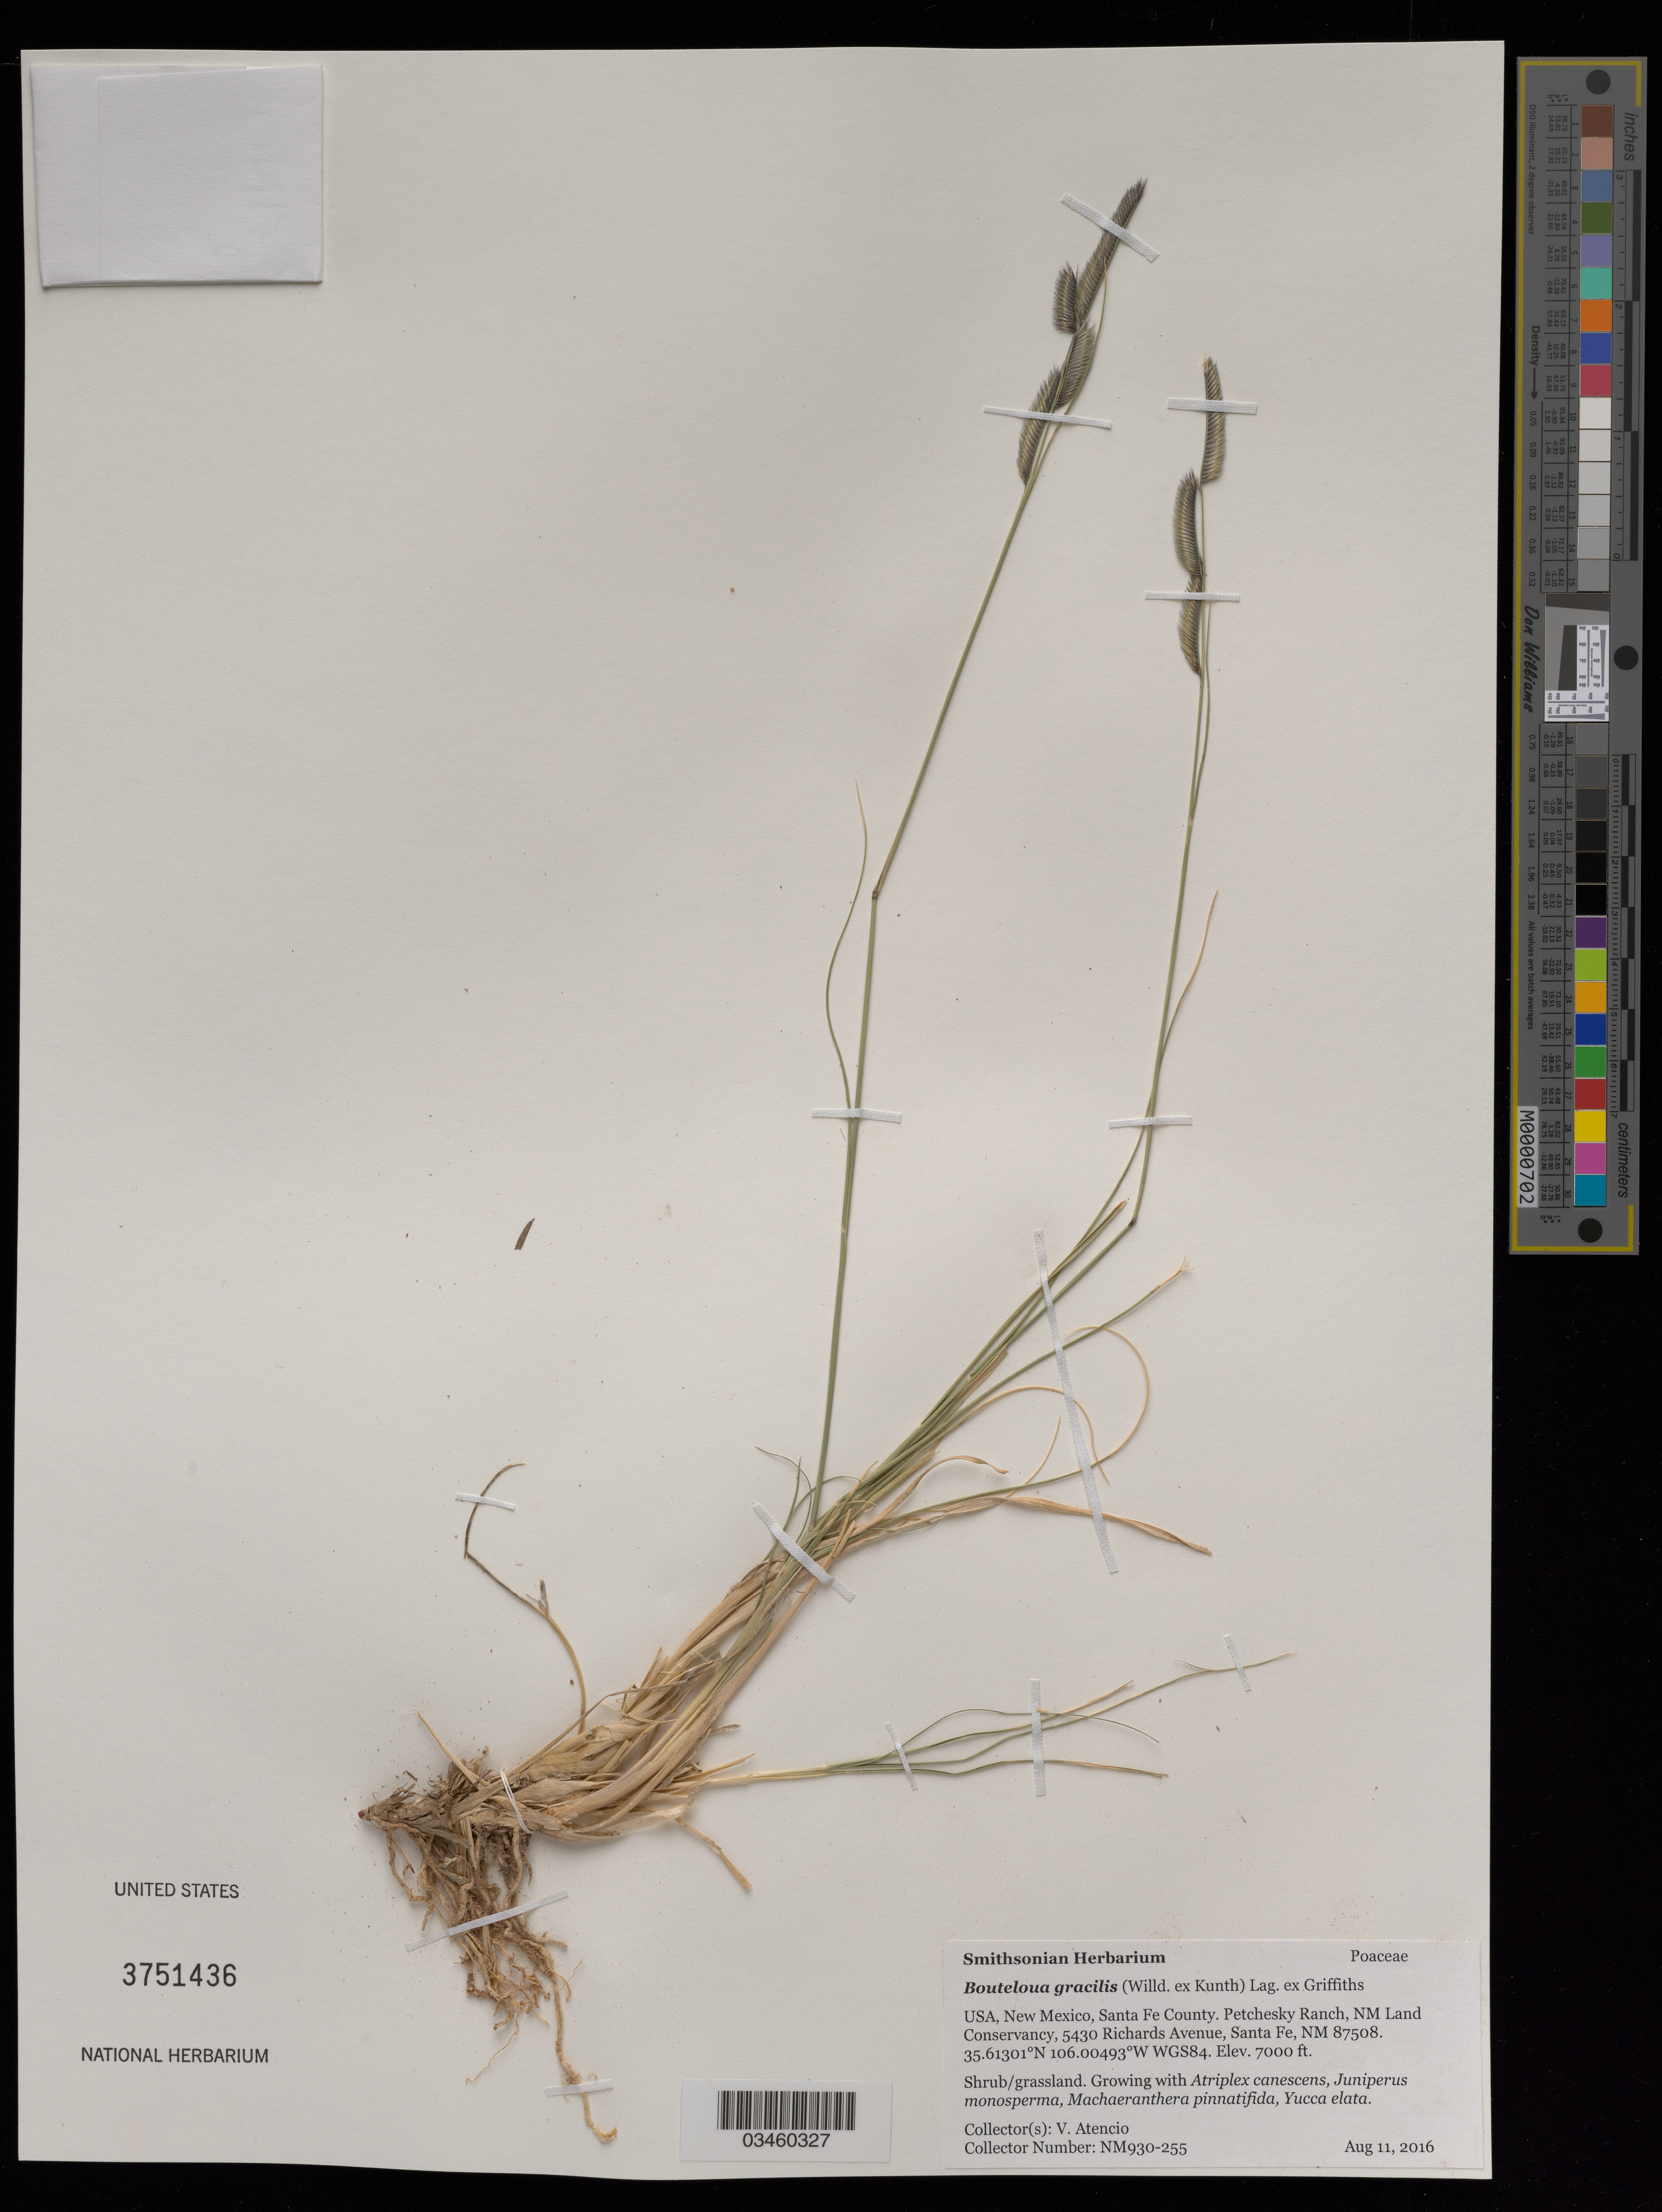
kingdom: Plantae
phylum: Tracheophyta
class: Liliopsida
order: Poales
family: Poaceae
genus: Bouteloua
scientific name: Bouteloua gracilis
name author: (Kunth) Lag. ex Griffiths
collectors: V. Atencio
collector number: NM930-255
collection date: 2016-08-11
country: United States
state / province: New Mexico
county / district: Santa Fe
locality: Petchesky Ranch, NM Land Conservancy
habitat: Shrub/grassland. With Atriplex canascens, Yucca elata, ect.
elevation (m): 2134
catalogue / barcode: US 3751436